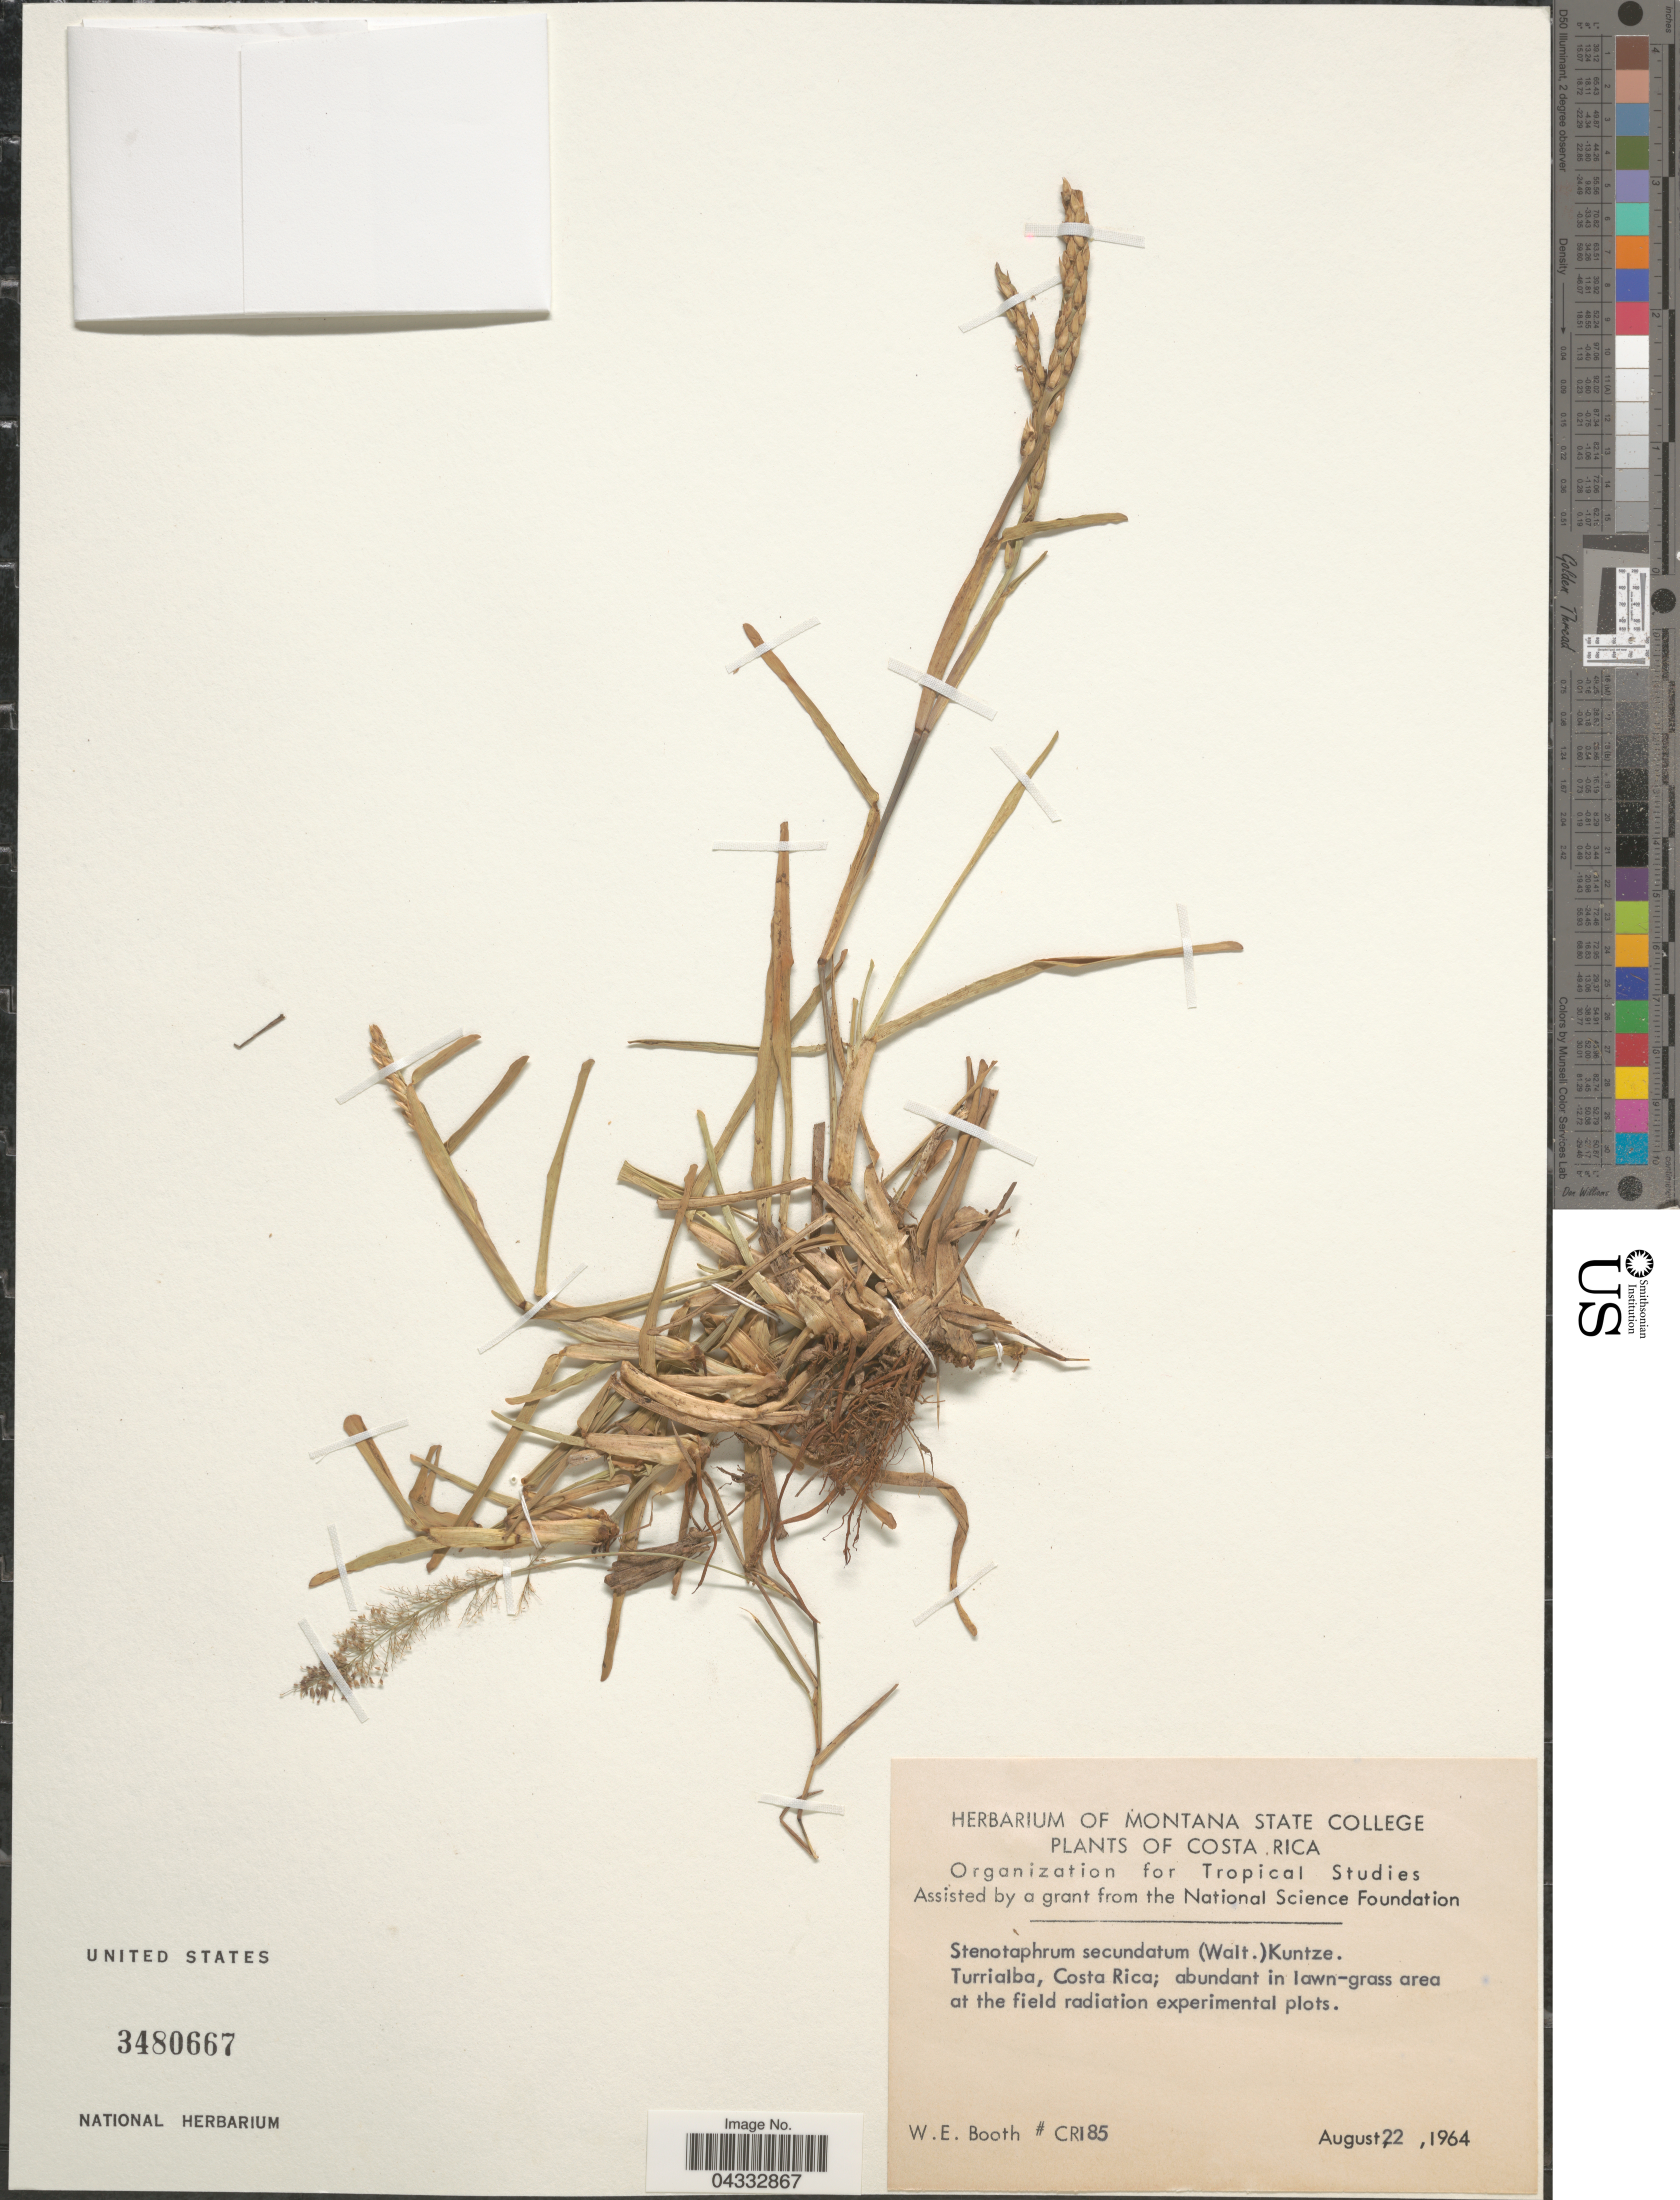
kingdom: Plantae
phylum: Tracheophyta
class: Liliopsida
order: Poales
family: Poaceae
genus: Stenotaphrum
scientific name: Stenotaphrum secundatum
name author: (Walter) Kuntze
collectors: W. Booth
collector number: CR185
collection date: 1964-08-22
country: Costa Rica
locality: Turrialba; abundant in lawn-grass area at the field radiation experimental plots.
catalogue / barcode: US 3480667